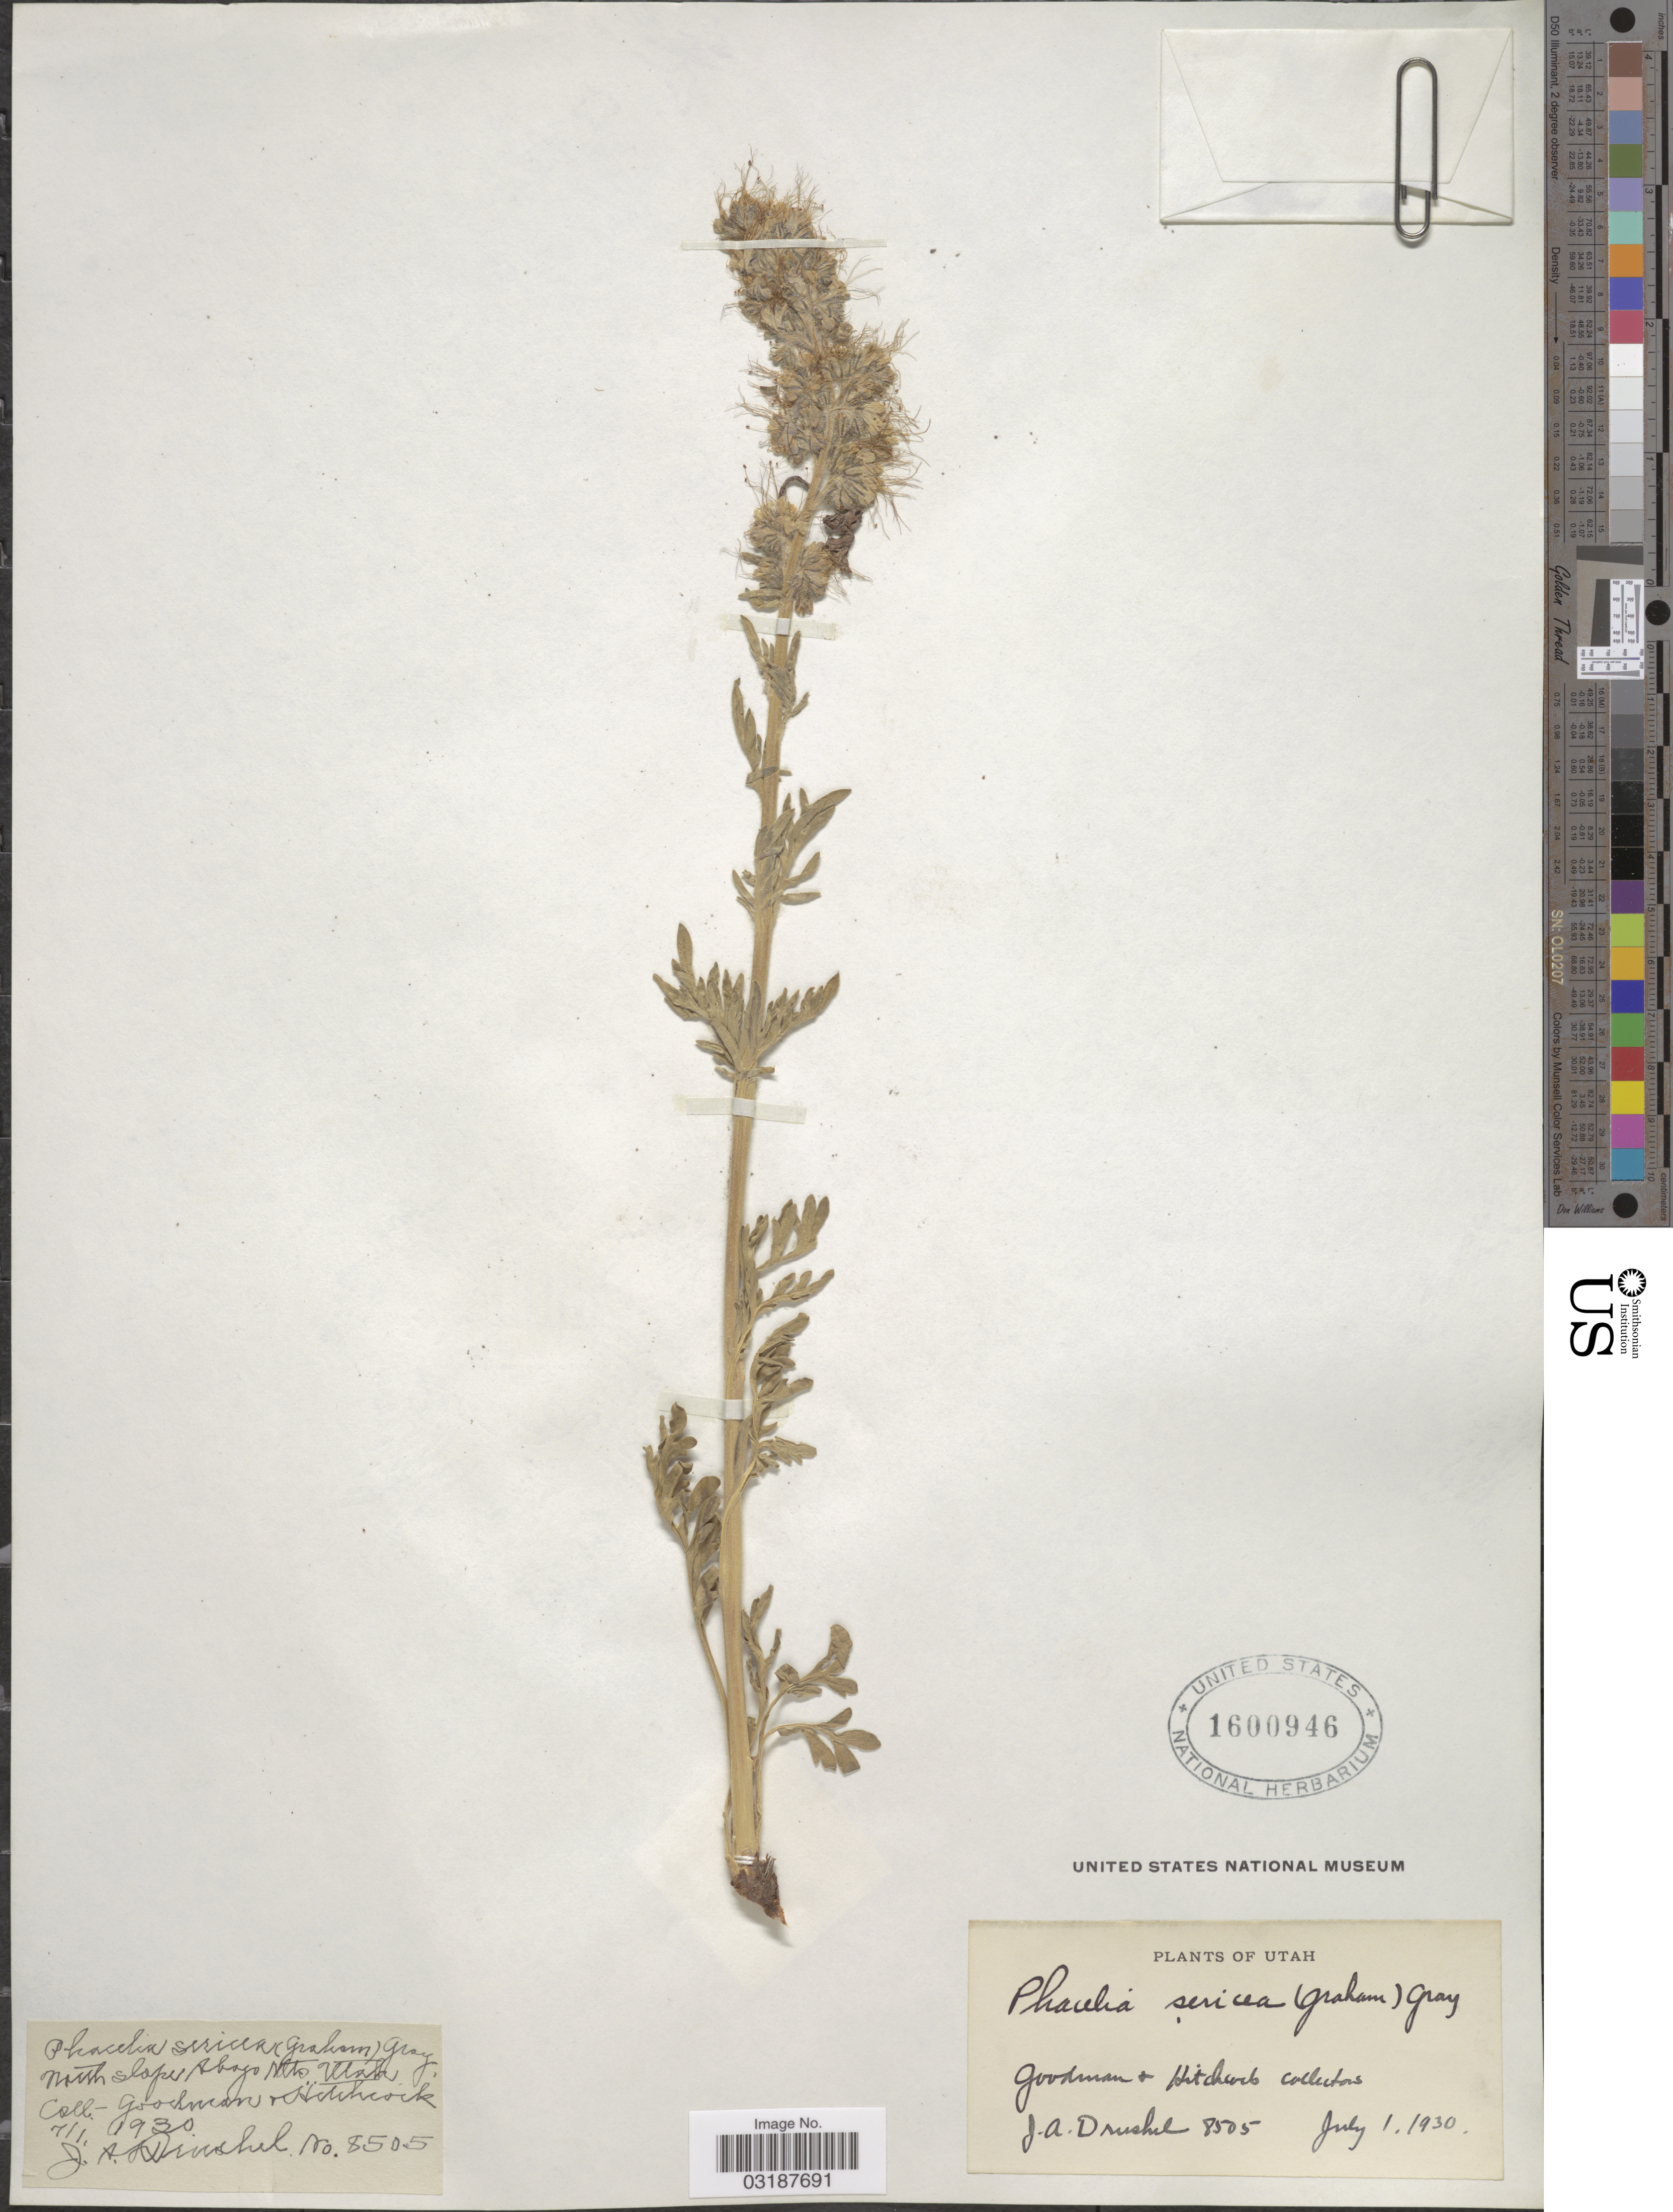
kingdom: Plantae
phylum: Tracheophyta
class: Magnoliopsida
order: Boraginales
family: Hydrophyllaceae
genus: Phacelia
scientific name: Phacelia sericea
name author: (Graham) A. Gray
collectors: Goodman, -- Hitchcock & J. A. Drushel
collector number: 8505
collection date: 1930-07-01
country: United States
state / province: Utah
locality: North slope Abajo Mts., Utah.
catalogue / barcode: US 1600946